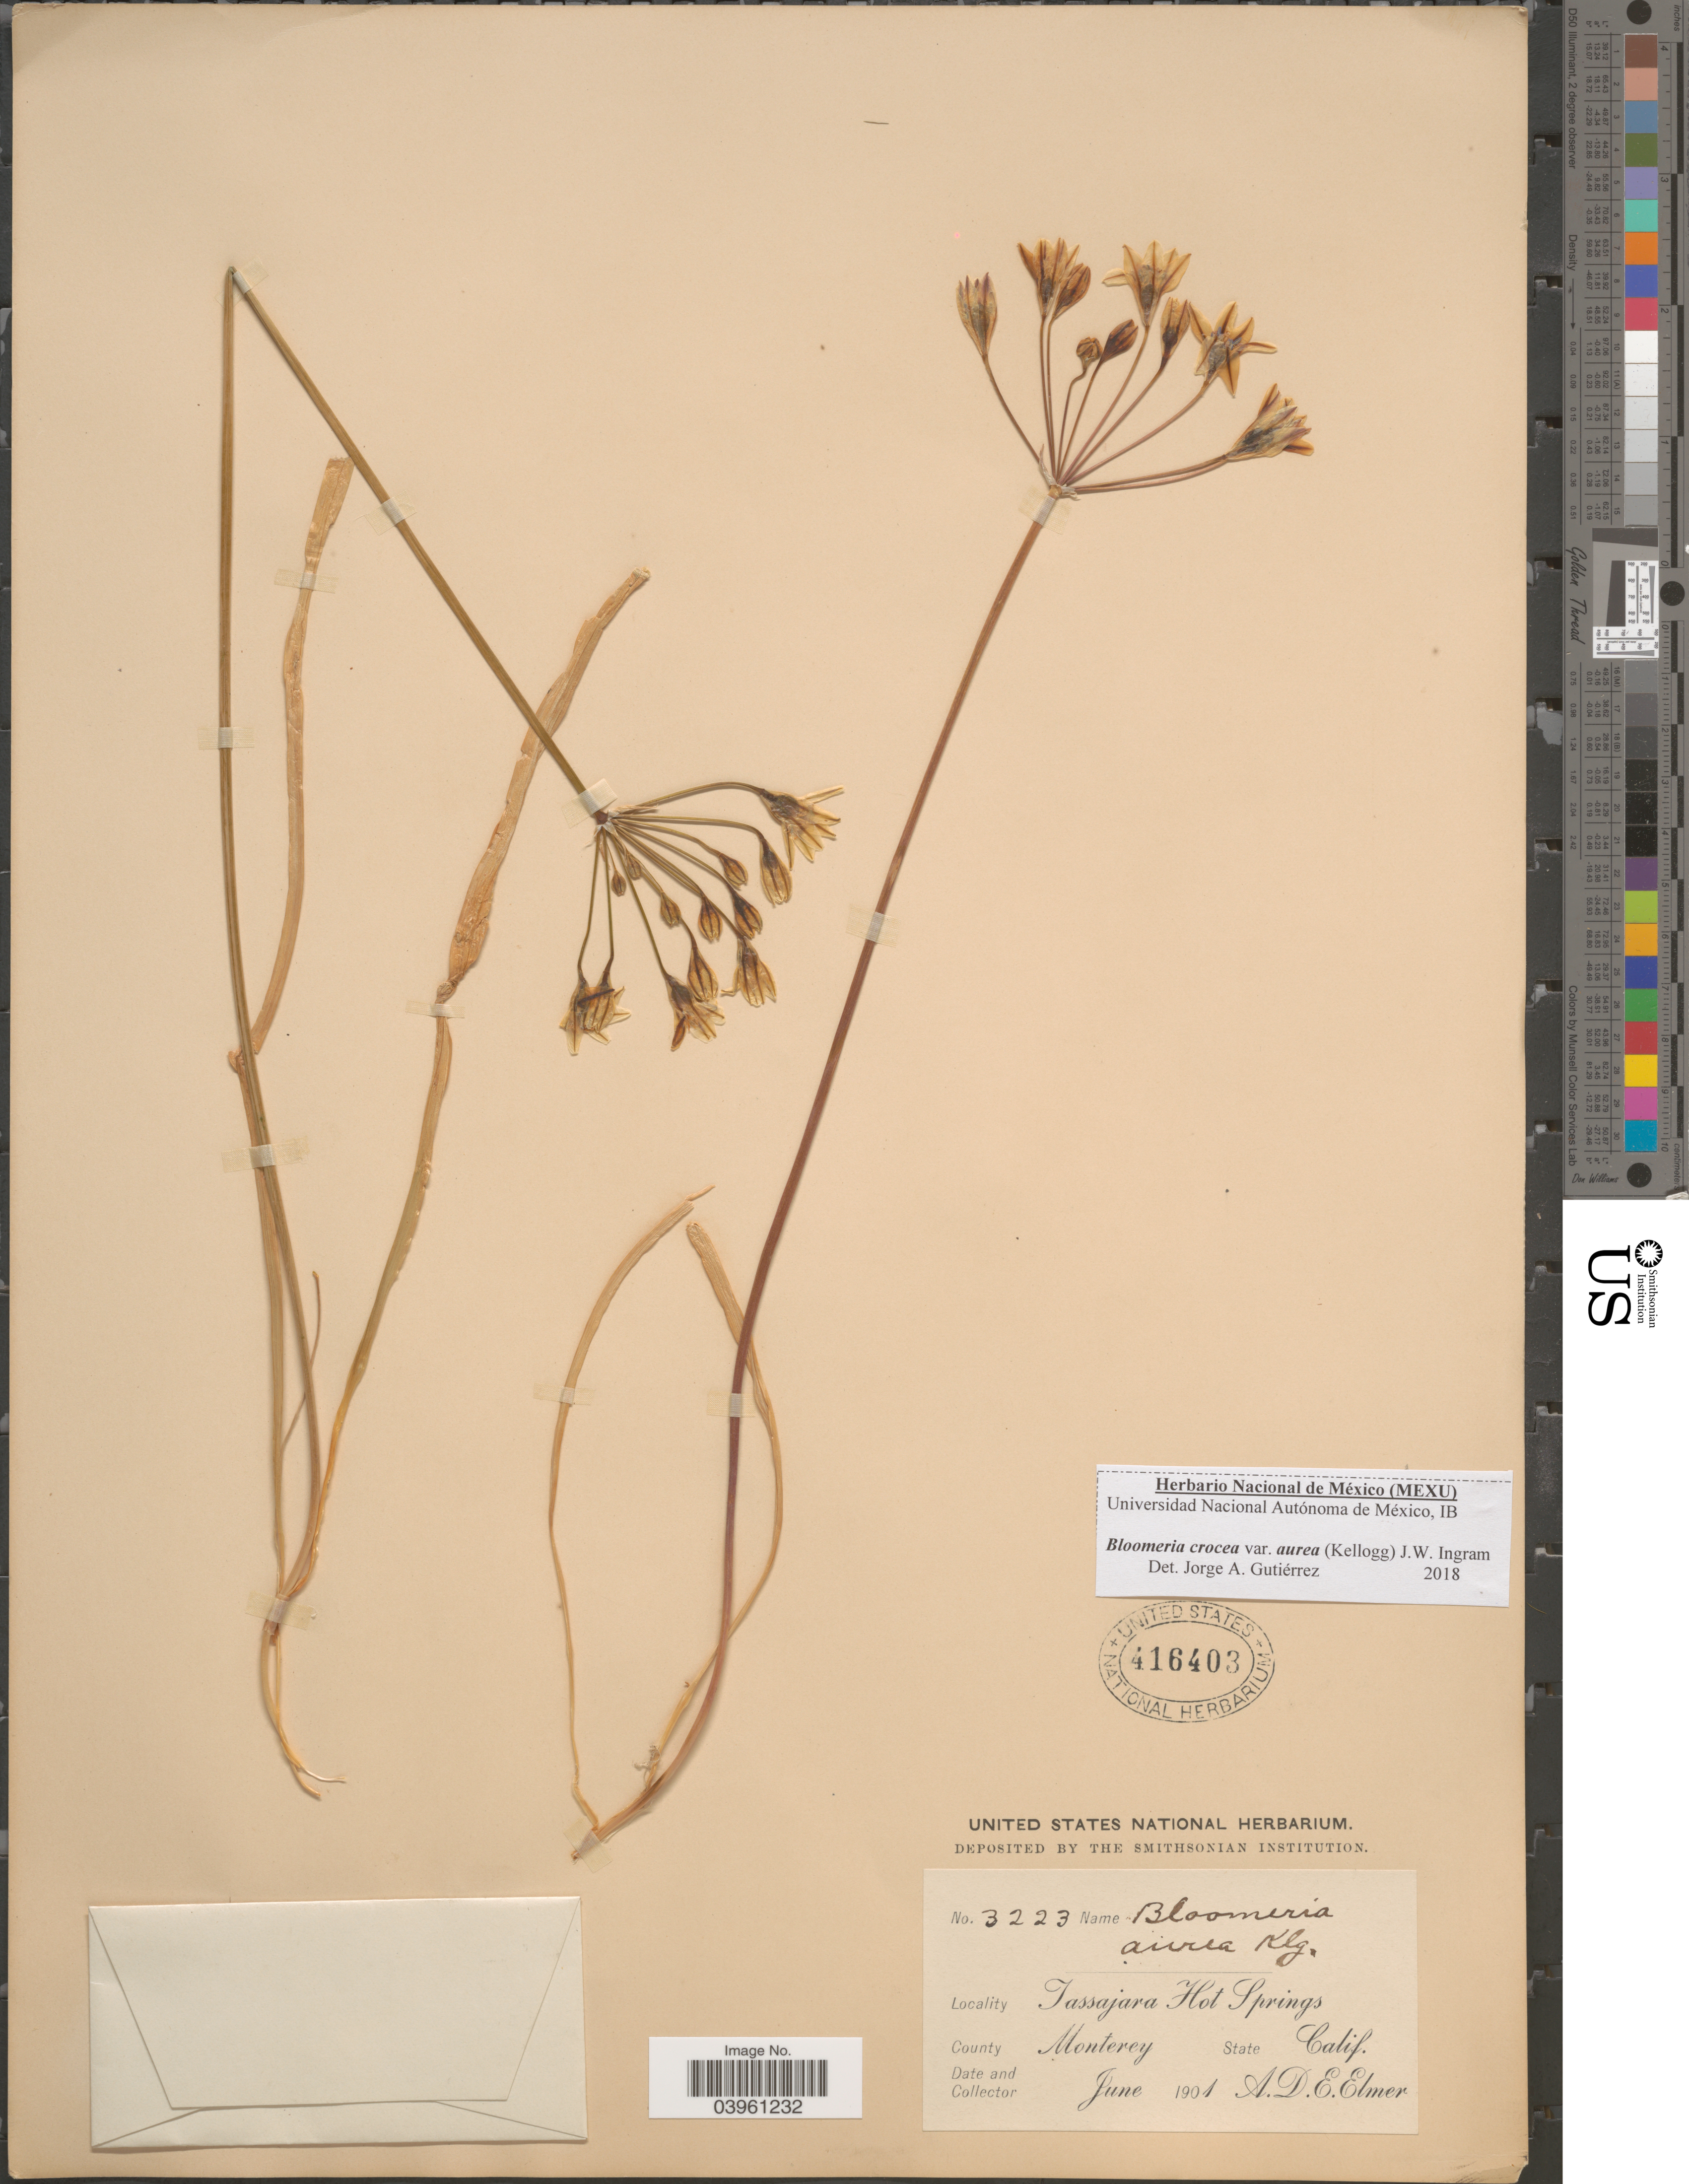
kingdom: Plantae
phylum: Tracheophyta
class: Liliopsida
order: Asparagales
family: Asparagaceae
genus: Bloomeria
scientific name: Bloomeria crocea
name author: (Torr.) Coville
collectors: A. D. E. Elmer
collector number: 3223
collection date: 1901-06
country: United States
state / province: California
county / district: Monterey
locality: Tassajara Hot Springs. County Monterey.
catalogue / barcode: US 416403